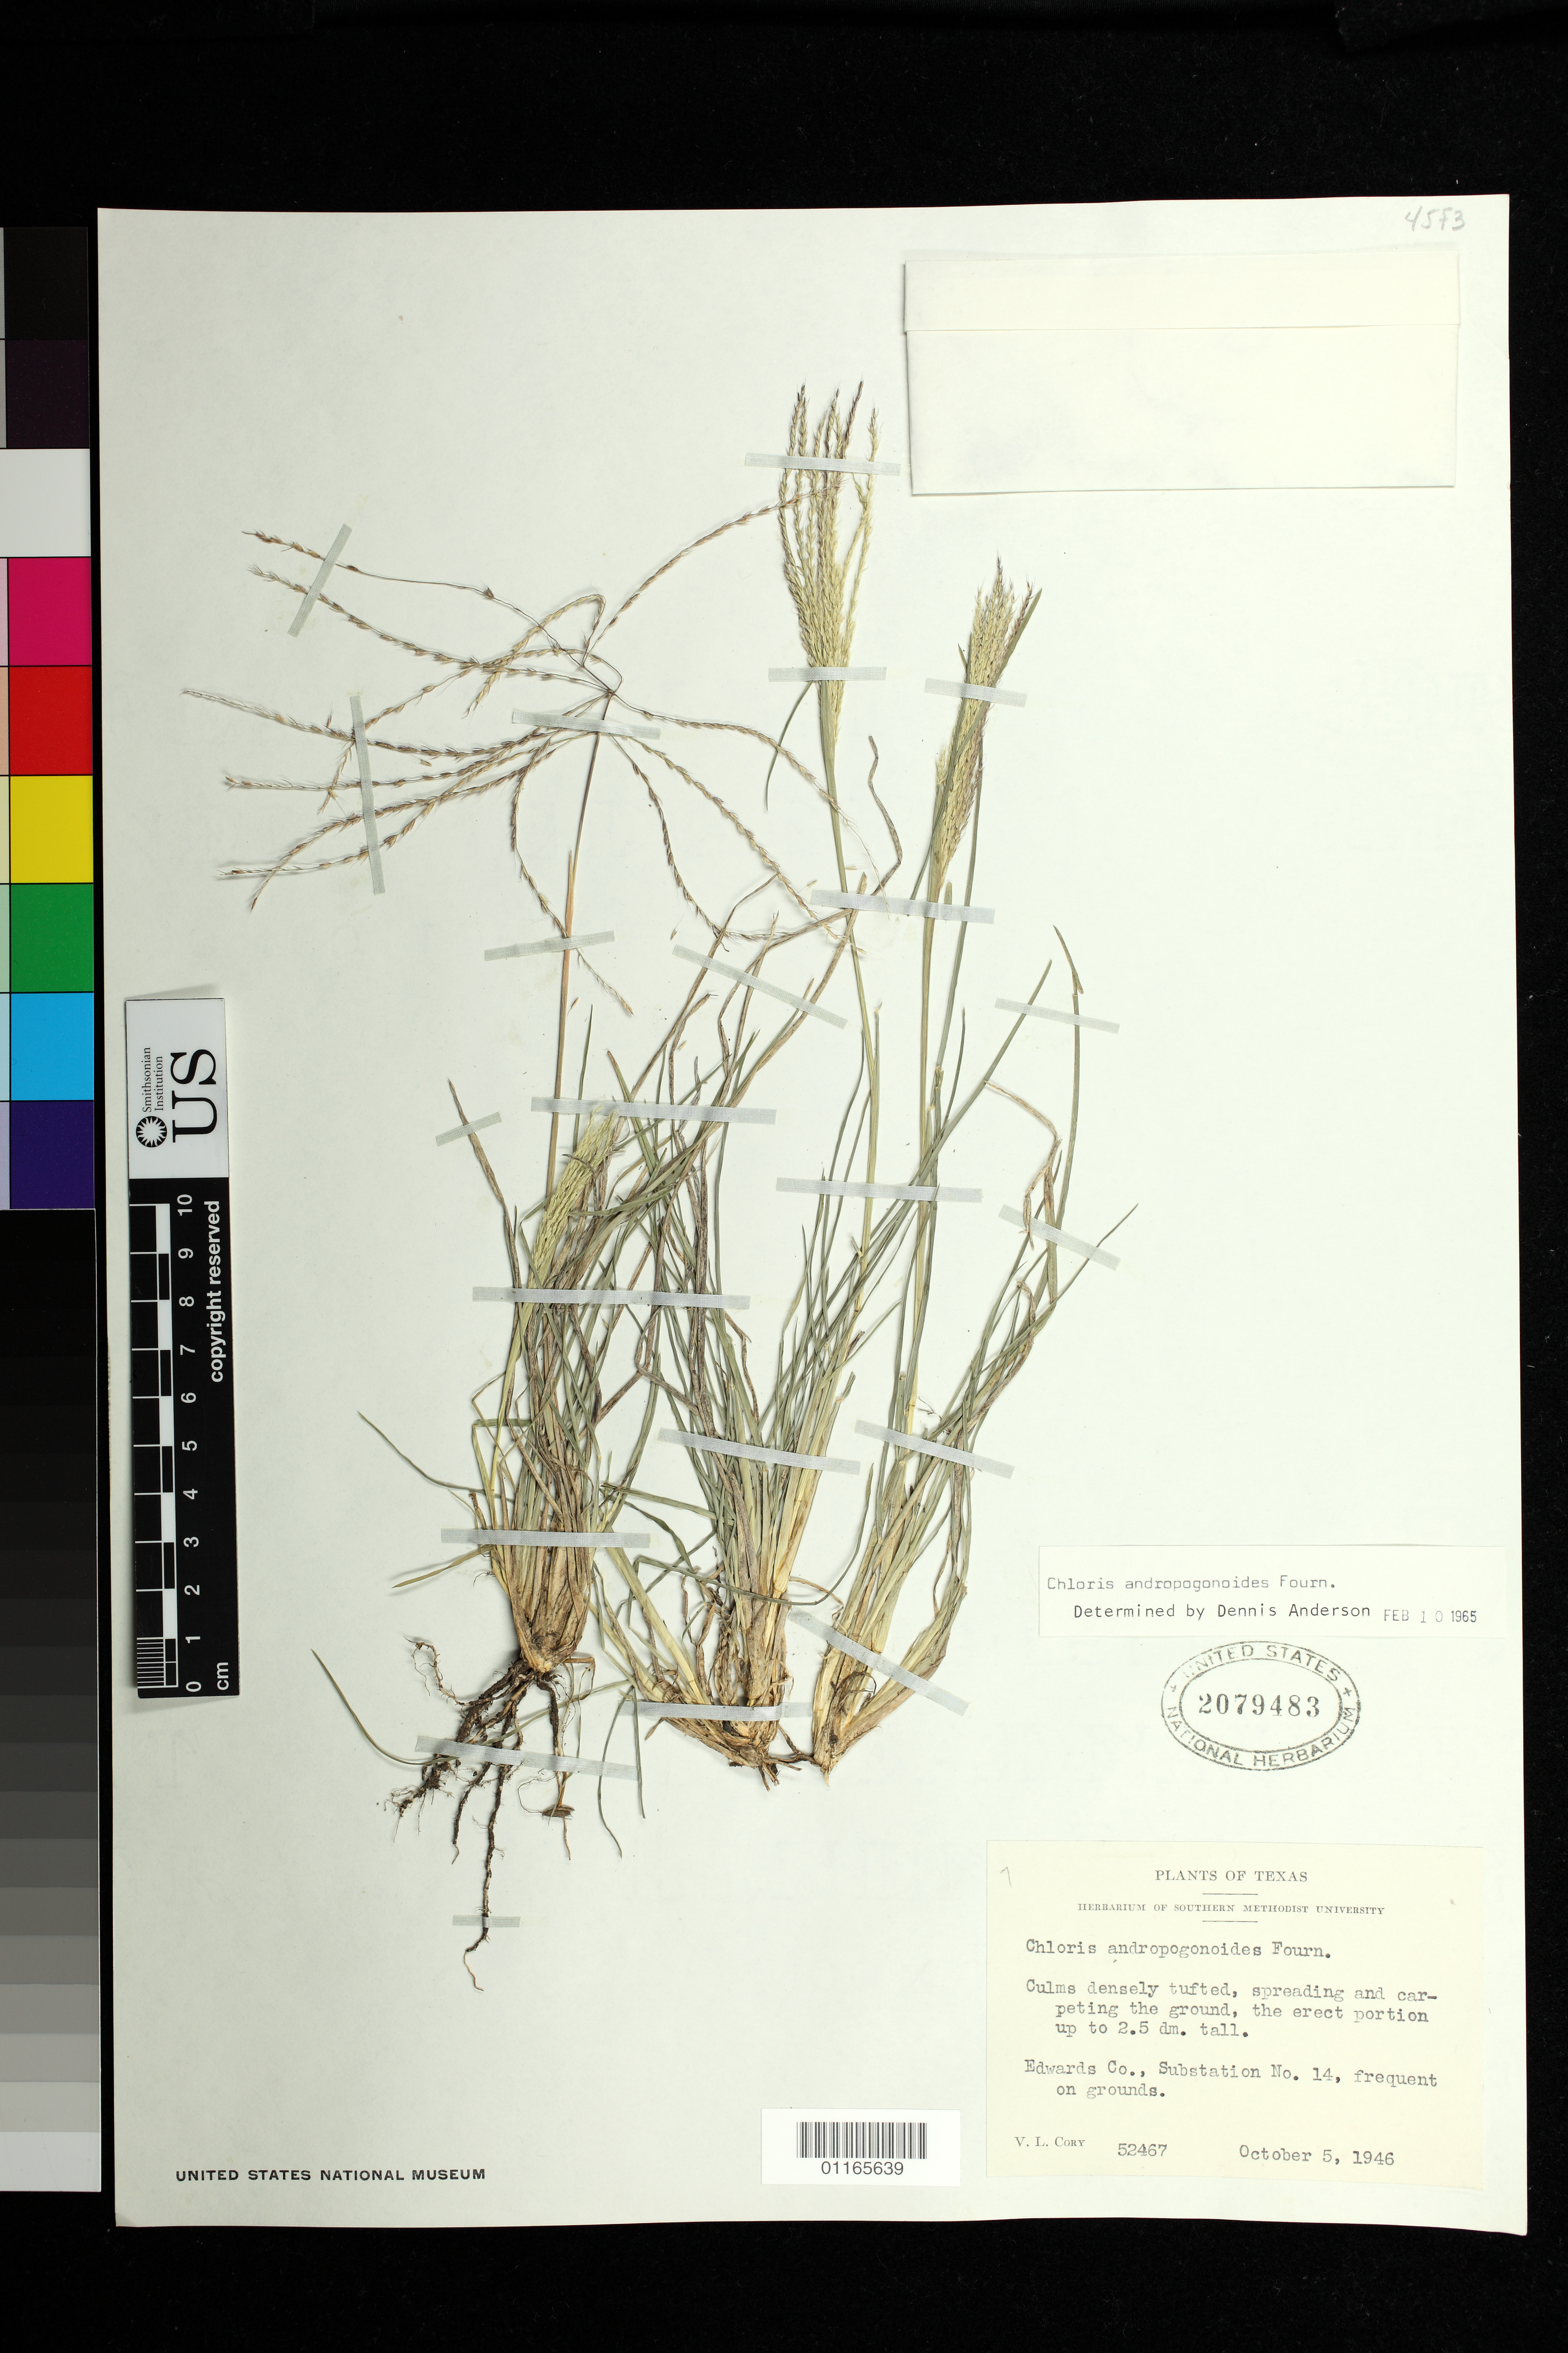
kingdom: Plantae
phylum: Tracheophyta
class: Liliopsida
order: Poales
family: Poaceae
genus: Chloris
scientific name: Chloris andropogonoides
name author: E. Fourn.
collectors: V. Cory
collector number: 52467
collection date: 1946-10-05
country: United States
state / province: Texas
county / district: Edwards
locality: Substation No. 14, frequent on grounds.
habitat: Culms densely tufted, spreading and carpeting the ground.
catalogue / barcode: US 2079483